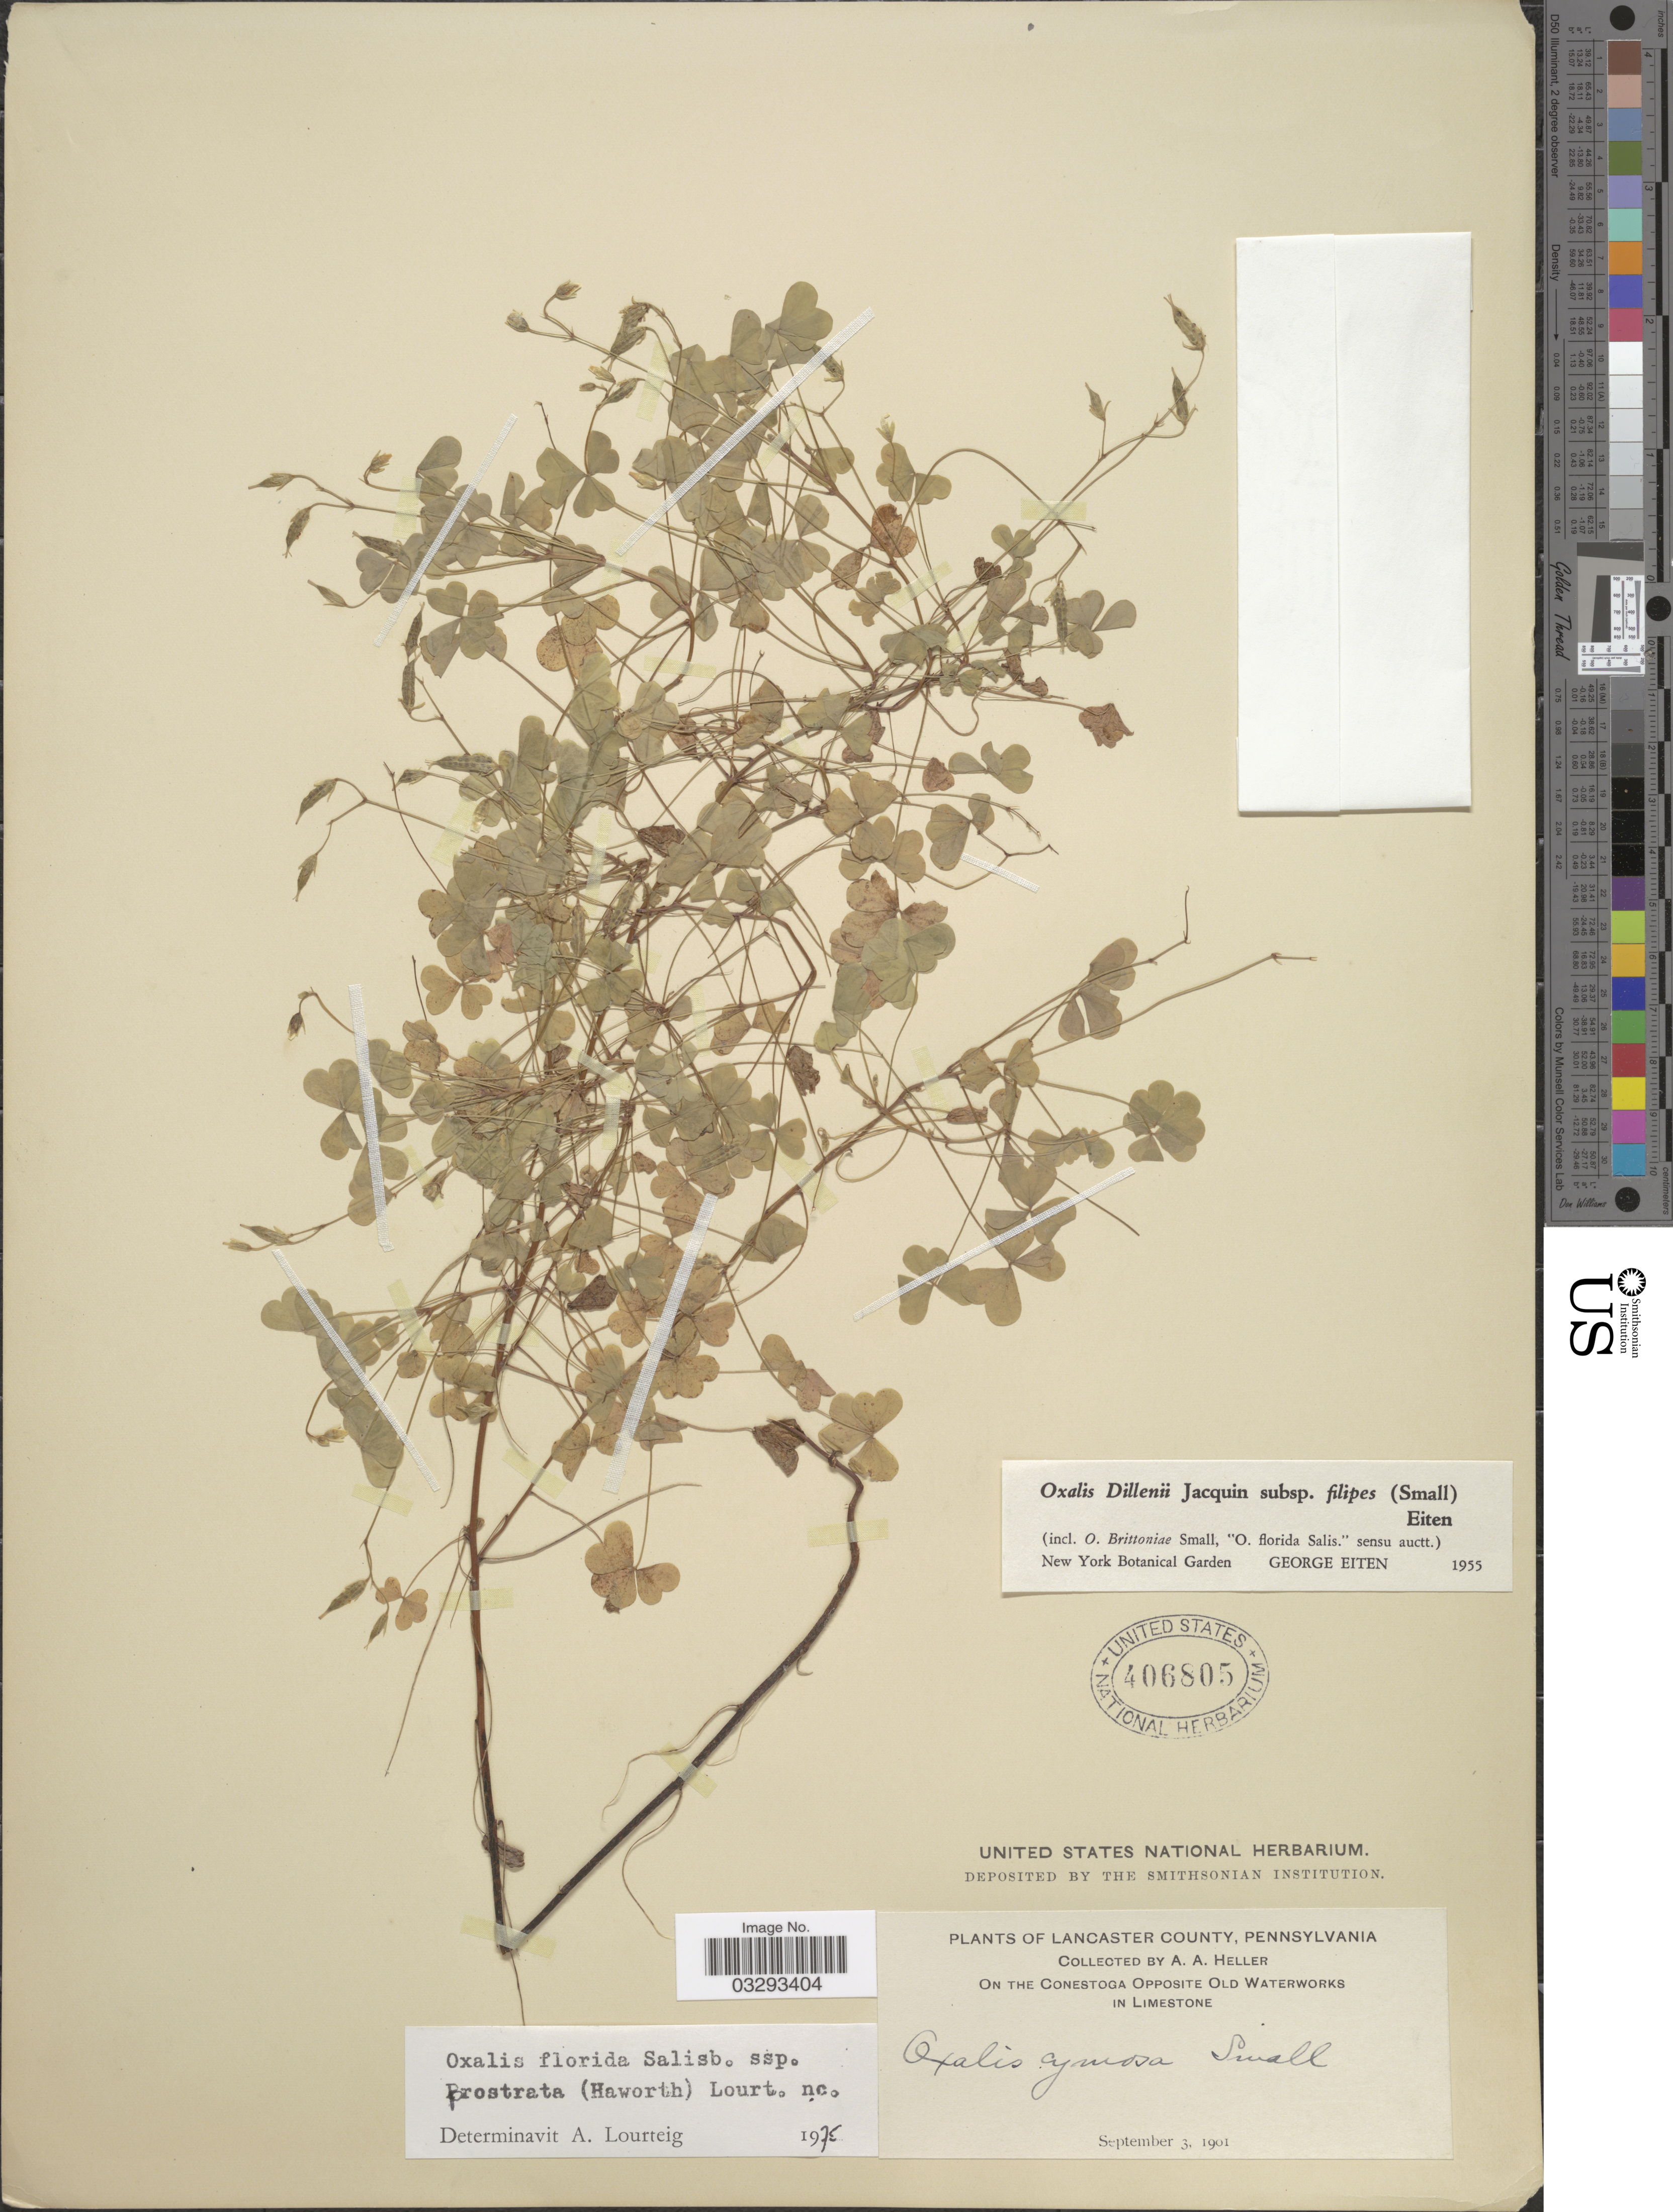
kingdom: Plantae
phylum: Tracheophyta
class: Magnoliopsida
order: Oxalidales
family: Oxalidaceae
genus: Oxalis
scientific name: Oxalis florida subsp. prostrata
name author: (Haw.) Lourteig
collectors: A. A. Heller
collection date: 1901-09-03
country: United States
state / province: Pennsylvania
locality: Lancaster County. On the Conestoga Opposite Old Waterworks.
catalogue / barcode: US 406805